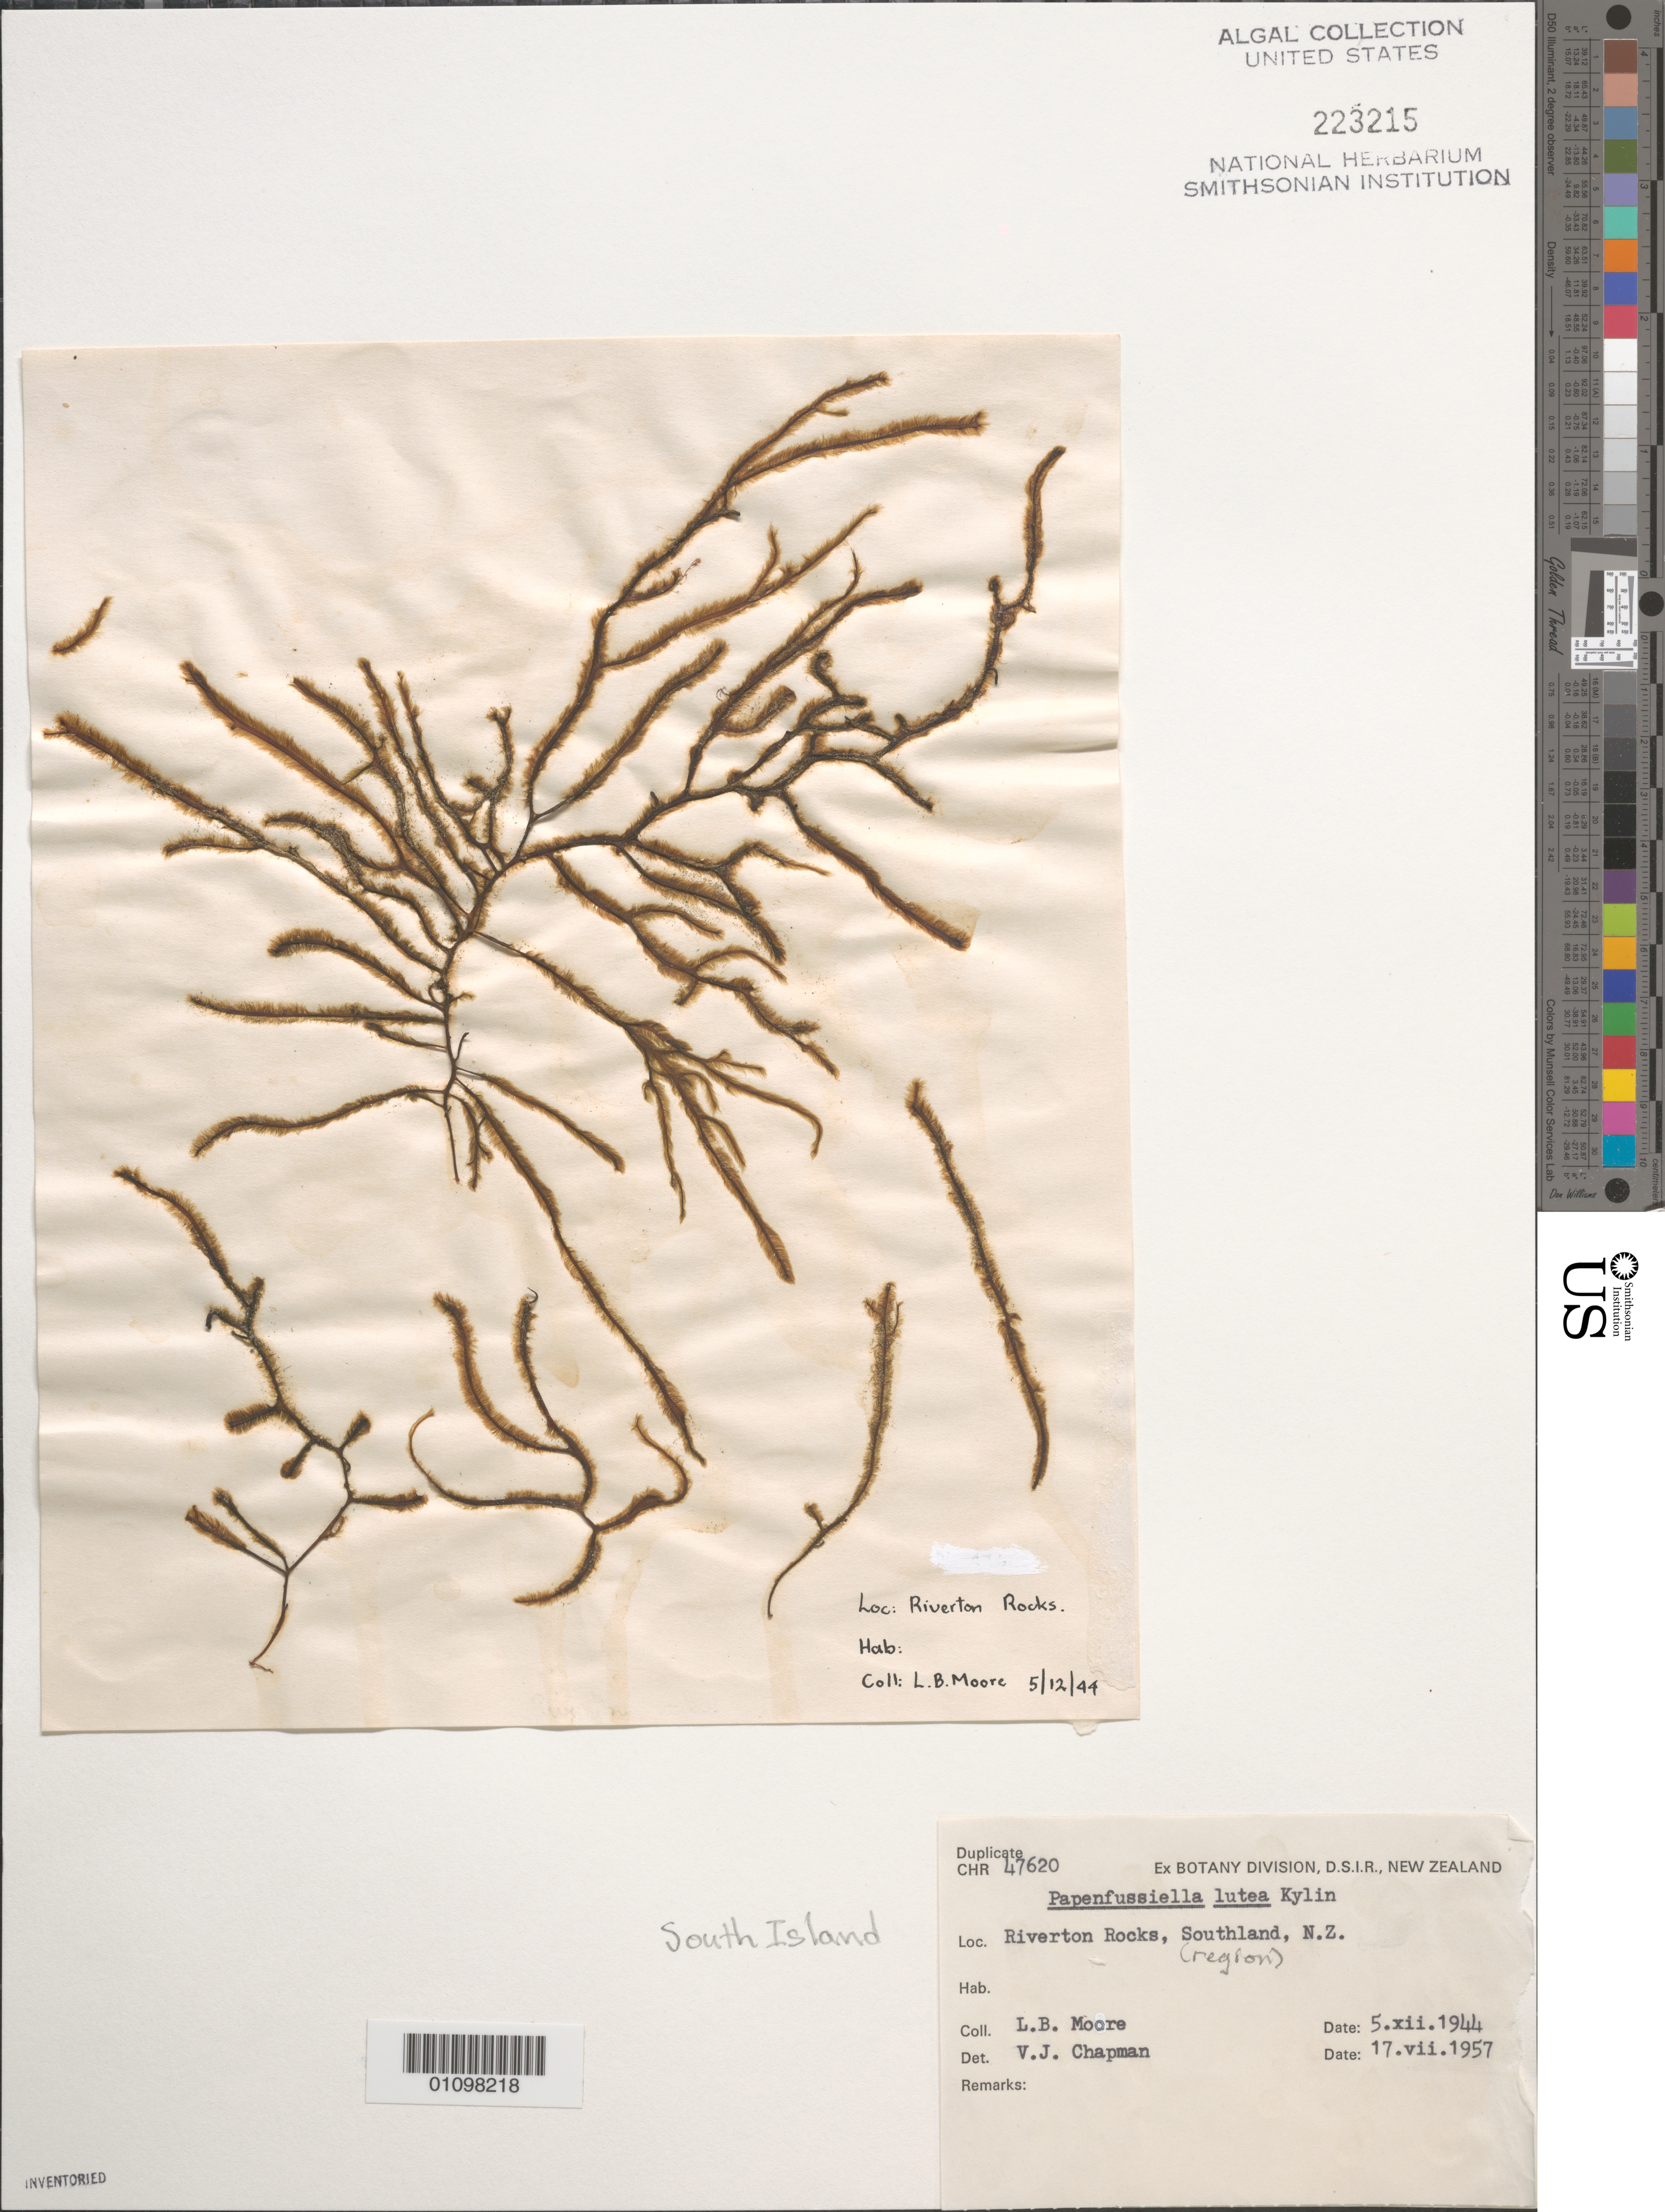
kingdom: Chromista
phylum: Ochrophyta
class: Phaeophyceae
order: Ectocarpales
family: Chordariaceae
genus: Papenfussiella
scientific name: Papenfussiella lutea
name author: Kylin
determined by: Chapman, V. J.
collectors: L. Moore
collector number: Duplicate CHR 47260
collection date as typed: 05 Dec 1944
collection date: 1944-12-05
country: New Zealand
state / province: Southland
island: South Island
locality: Riverton Rocks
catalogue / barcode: US 223215